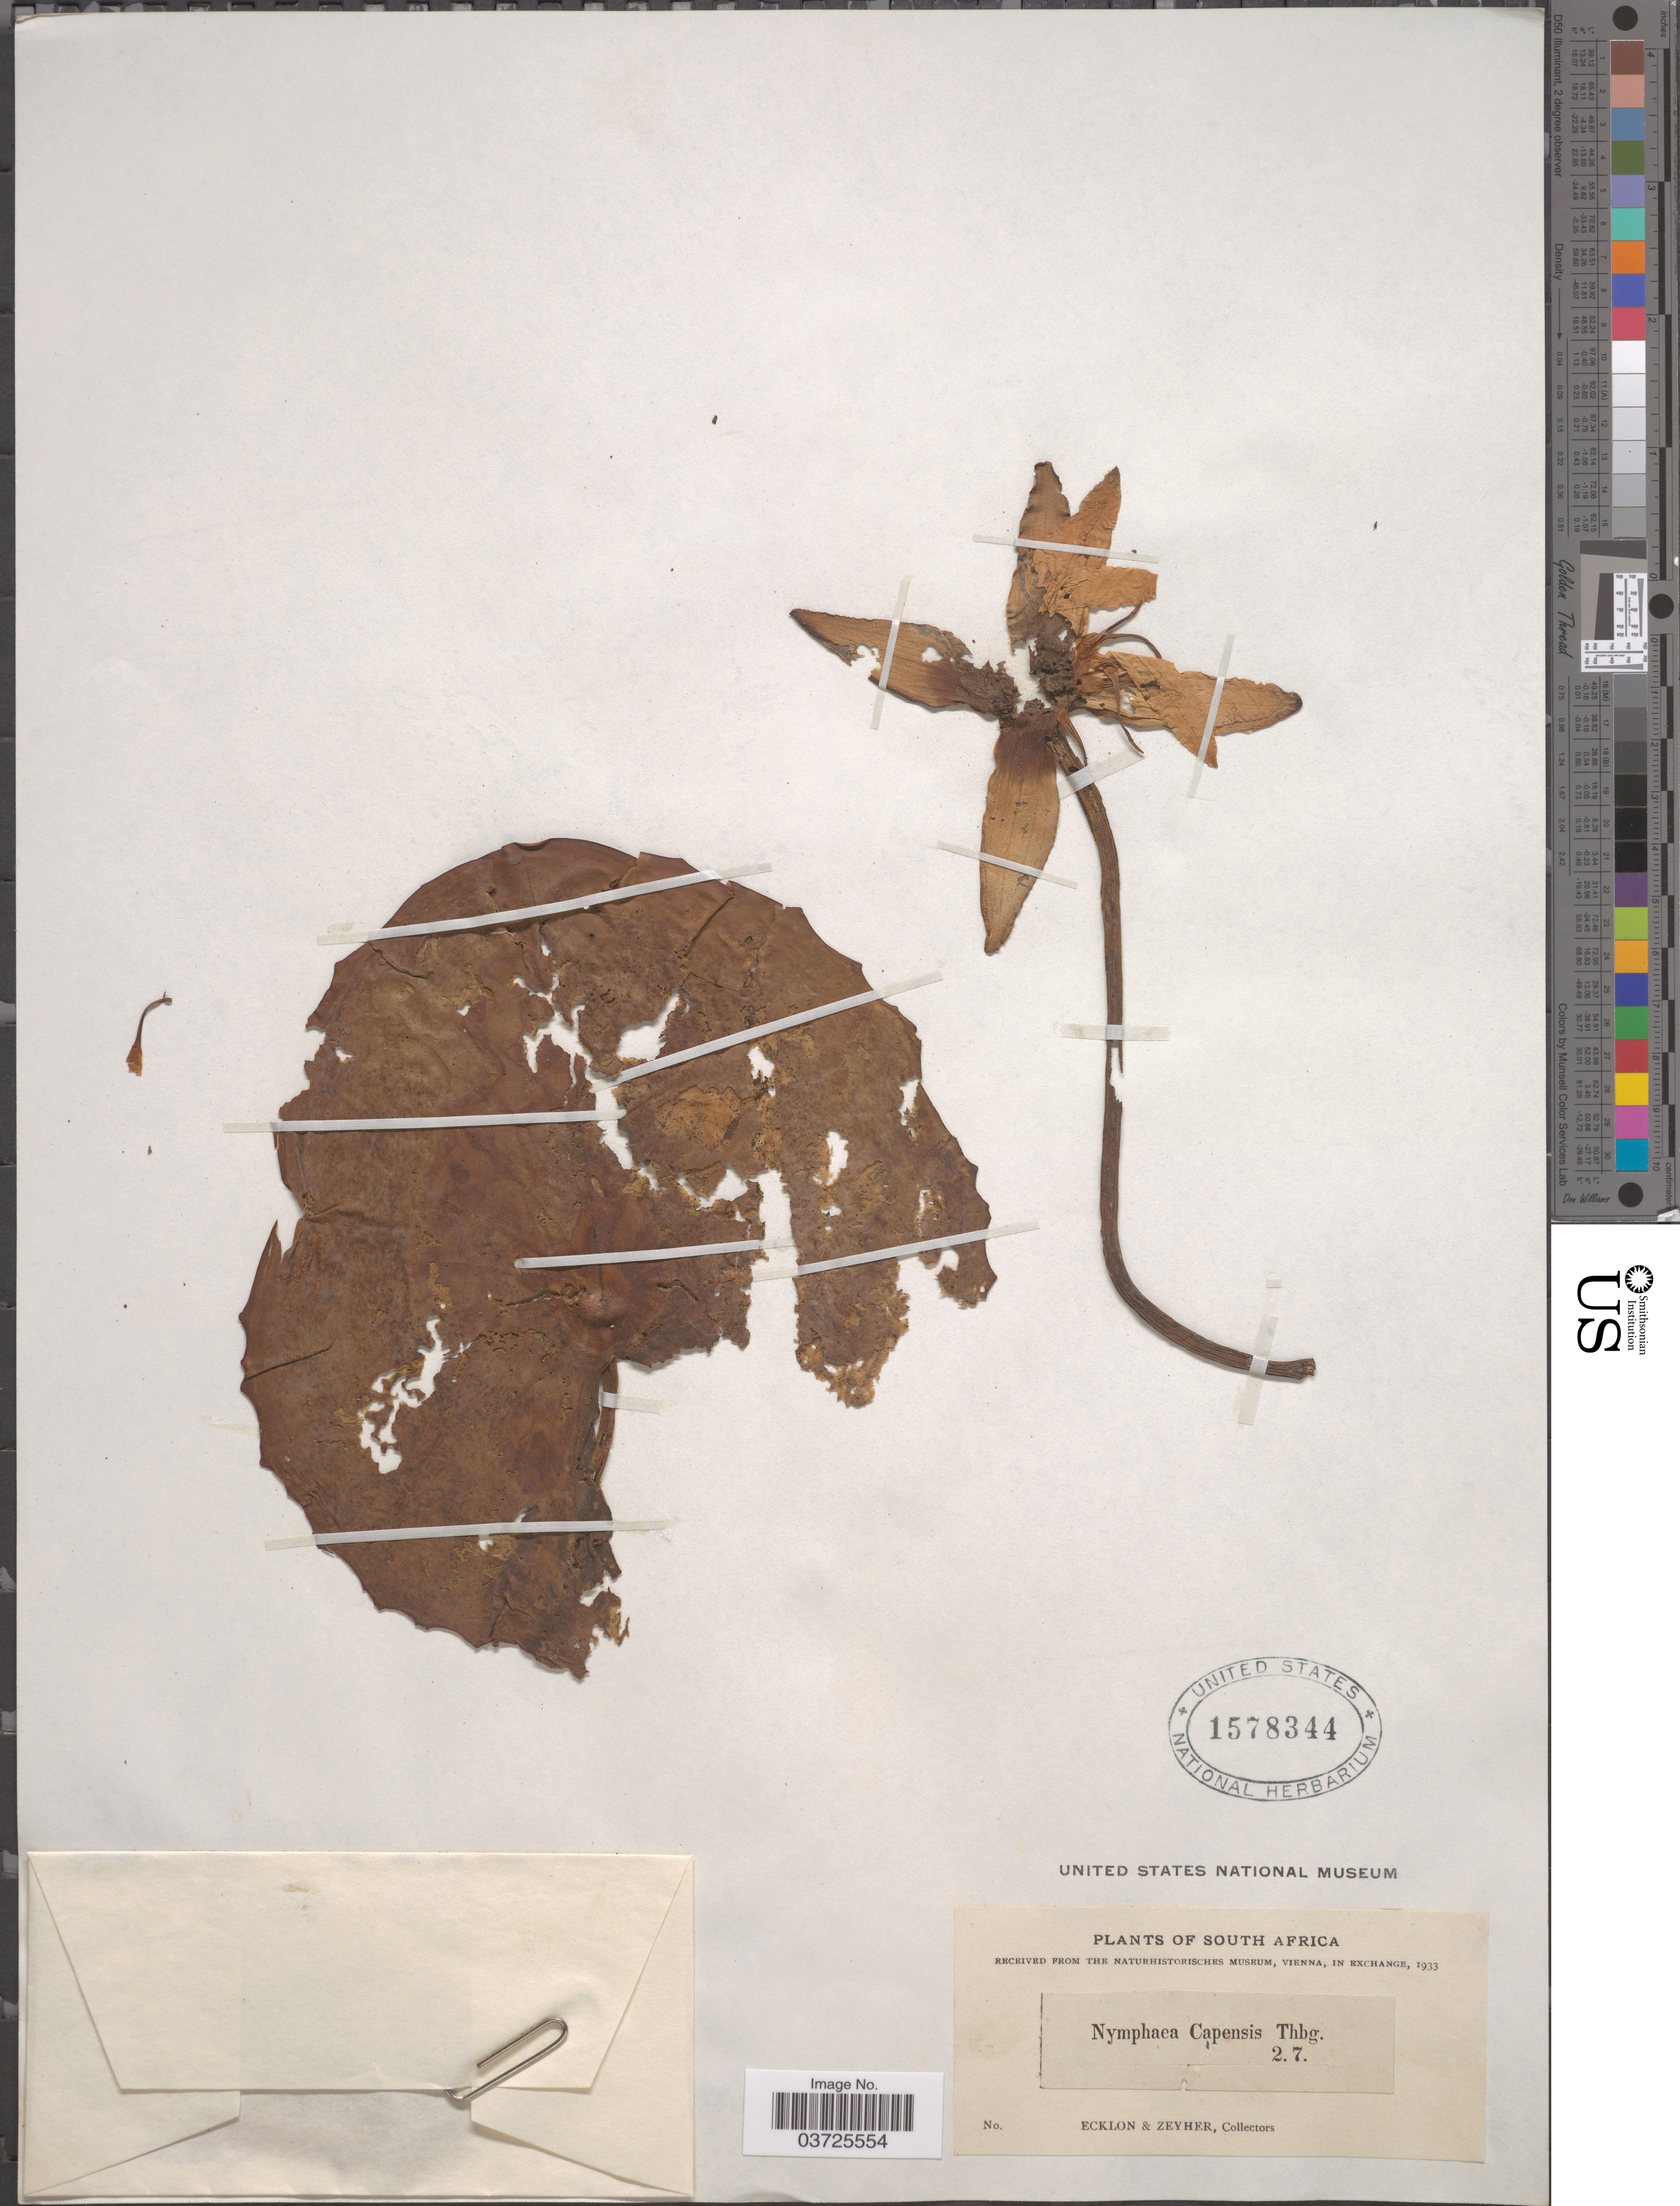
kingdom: Plantae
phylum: Tracheophyta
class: Magnoliopsida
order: Nymphaeales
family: Nymphaeaceae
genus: Nymphaea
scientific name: Nymphaea capensis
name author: Thunb.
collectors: -. Ecklon & -. Zeyher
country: South Africa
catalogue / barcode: US 1578344